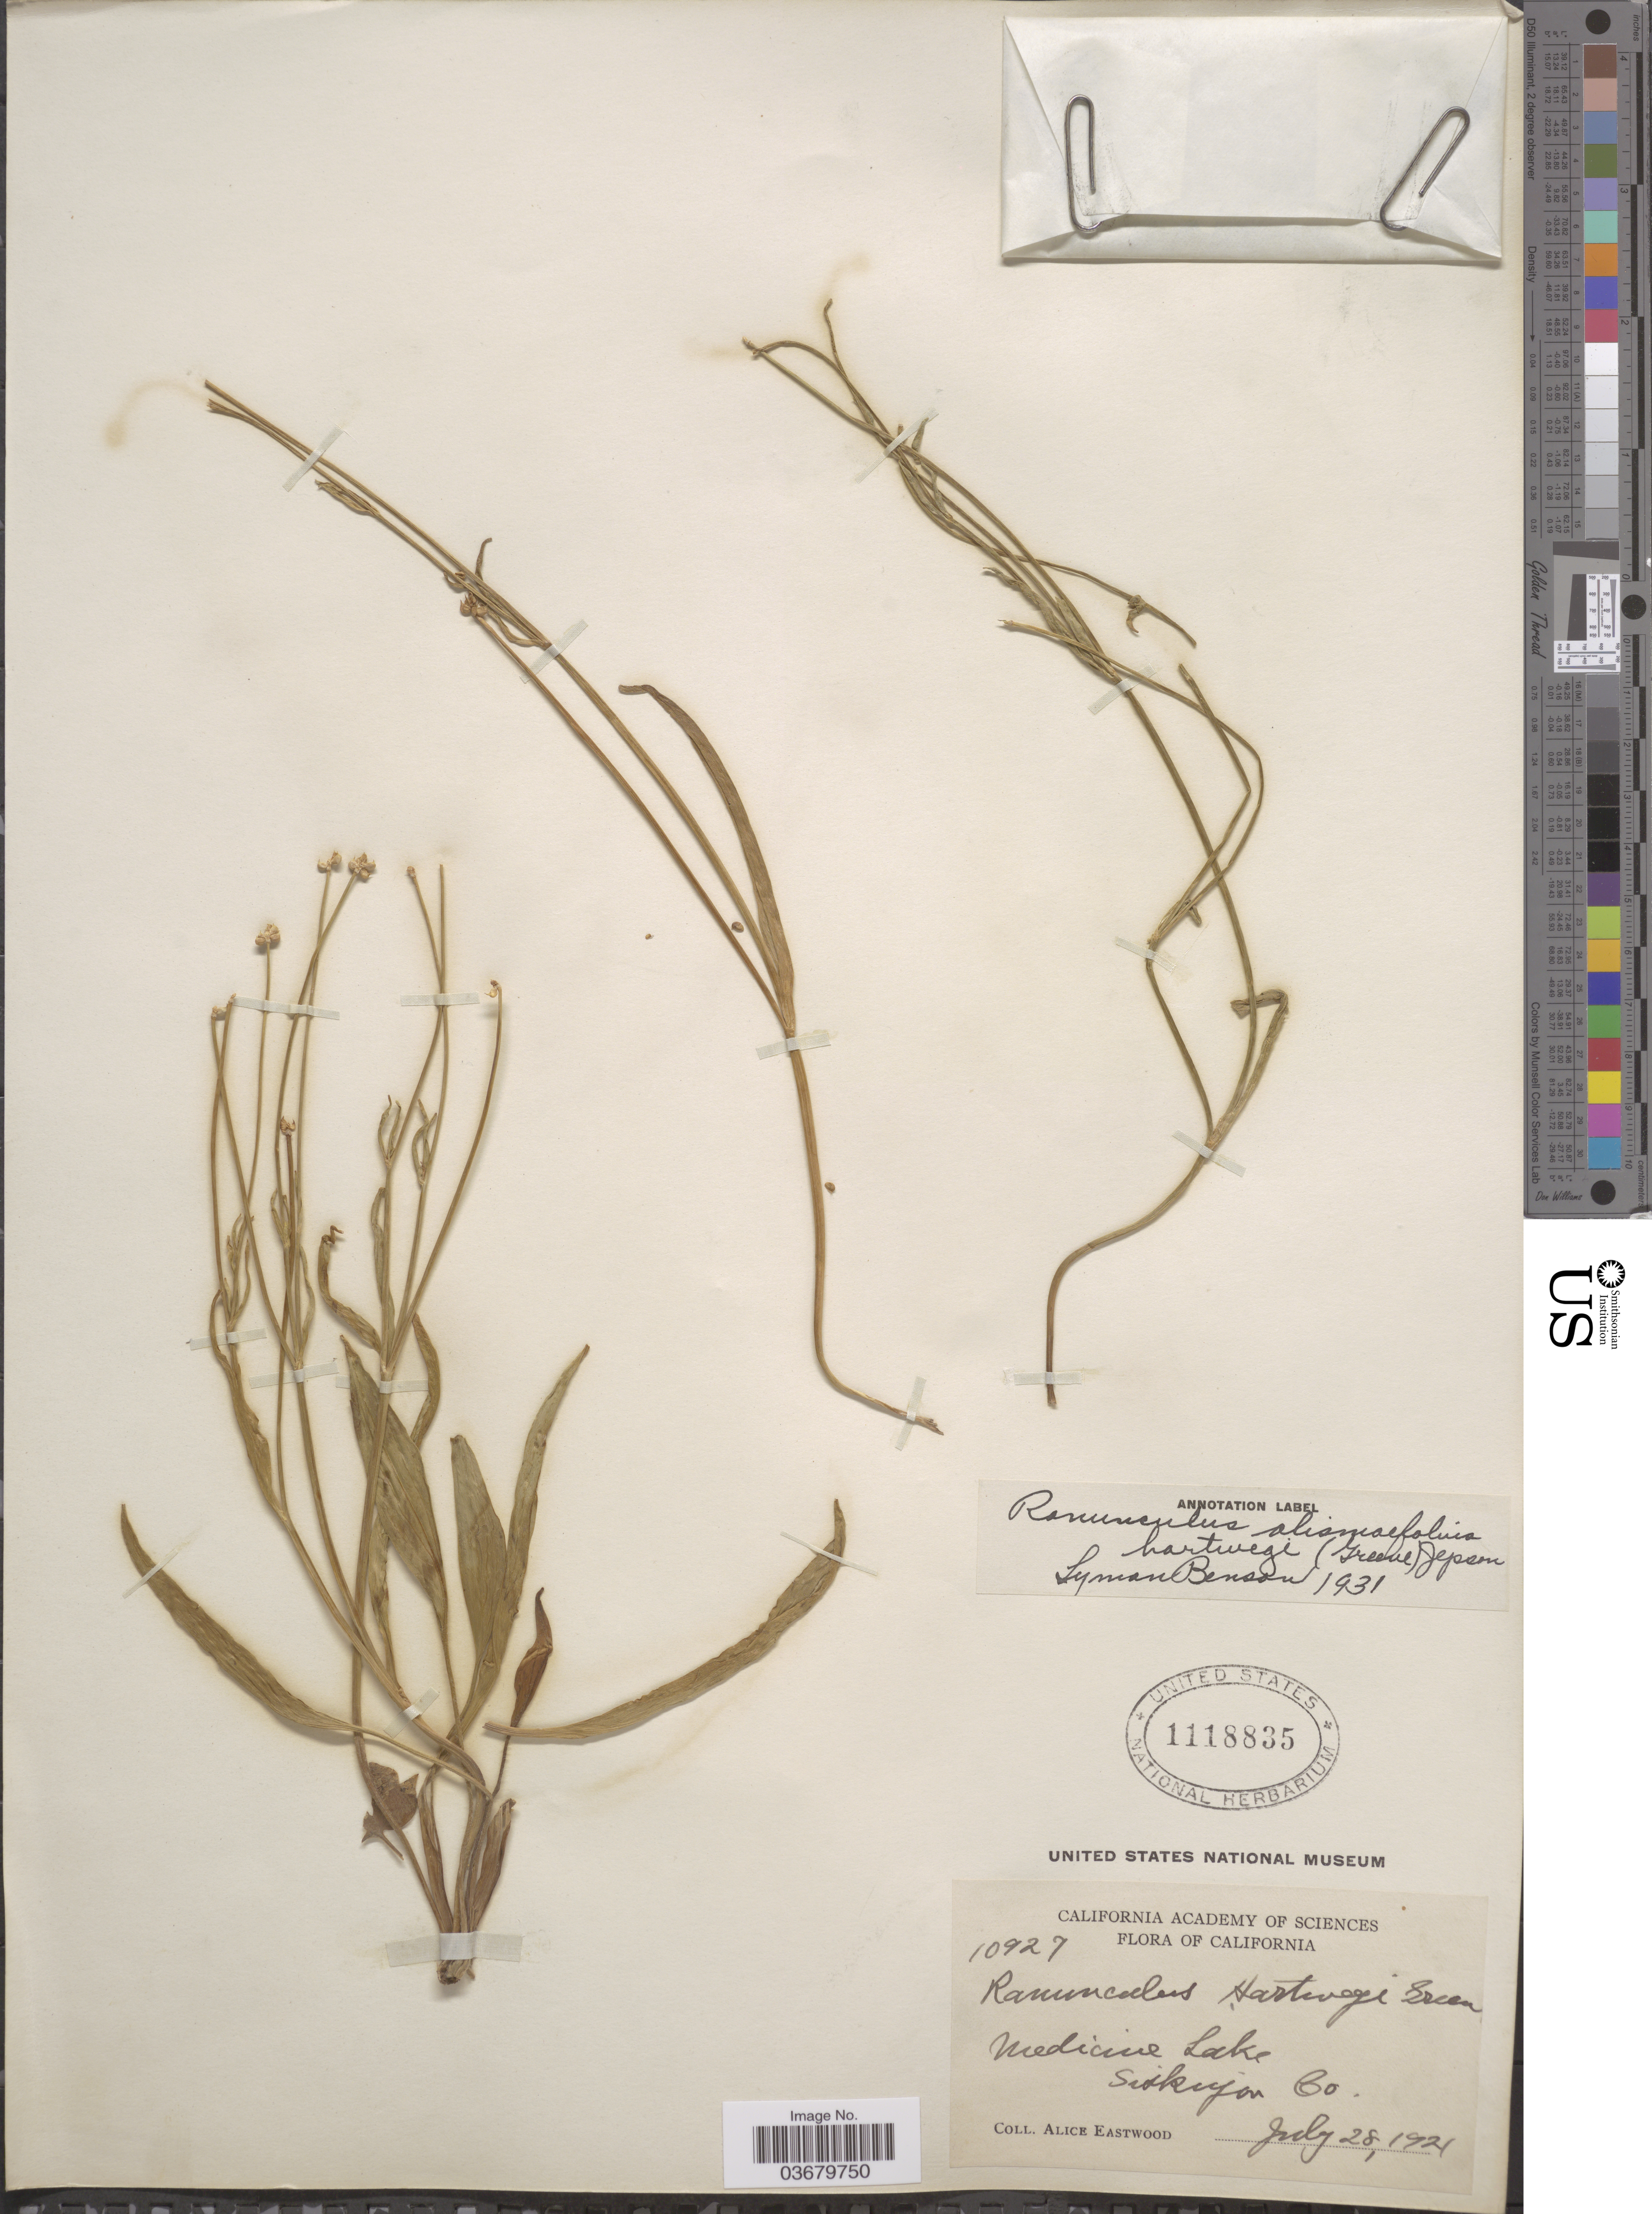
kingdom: Plantae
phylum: Tracheophyta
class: Magnoliopsida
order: Ranunculales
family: Ranunculaceae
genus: Ranunculus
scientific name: Ranunculus alismifolius var. hartwegii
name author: (Greene) Jeps.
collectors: A. Eastwood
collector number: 10927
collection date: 1921-07-28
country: United States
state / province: California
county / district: Siskiyou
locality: Medicine Lake. Siskiyou Co.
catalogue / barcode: US 1118835